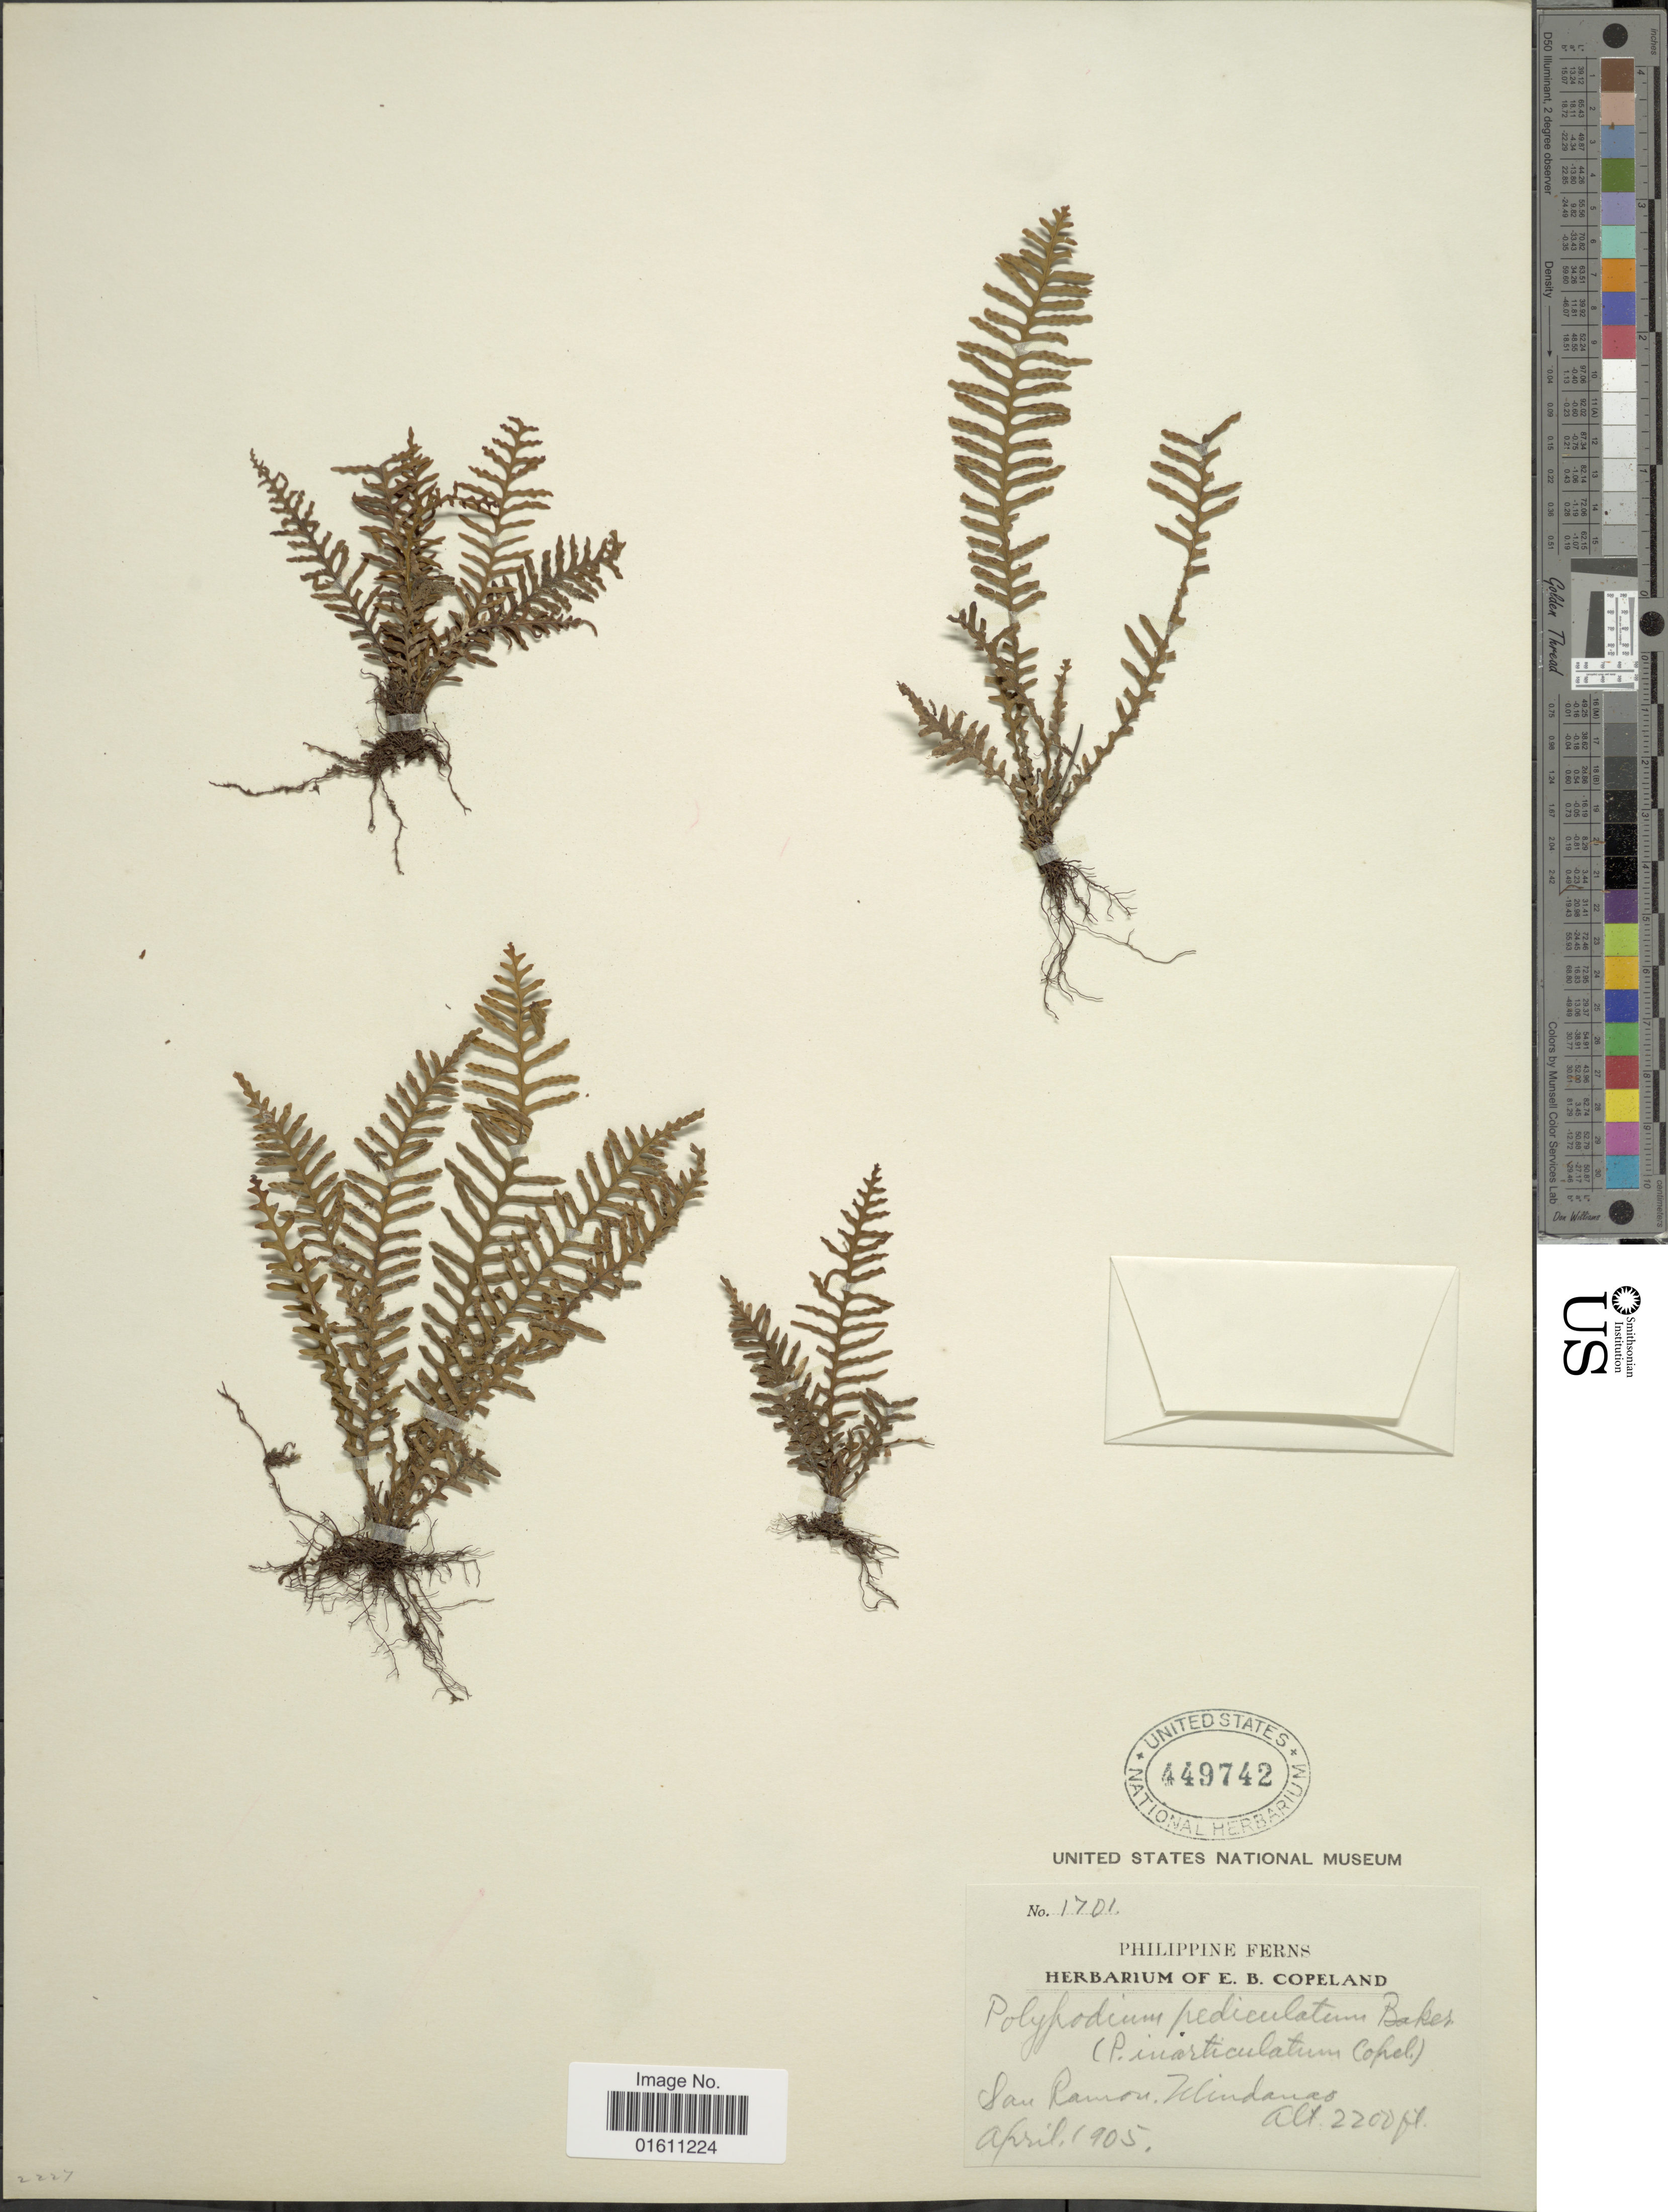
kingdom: Plantae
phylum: Tracheophyta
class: Polypodiopsida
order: Polypodiales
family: Polypodiaceae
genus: Ctenopterella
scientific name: Ctenopterella pediculata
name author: (Baker) Parris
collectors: E. B. Copeland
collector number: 1701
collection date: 1905-04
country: Philippines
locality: Philippines, San Ramon, Mindanao.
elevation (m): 671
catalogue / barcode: US 449742